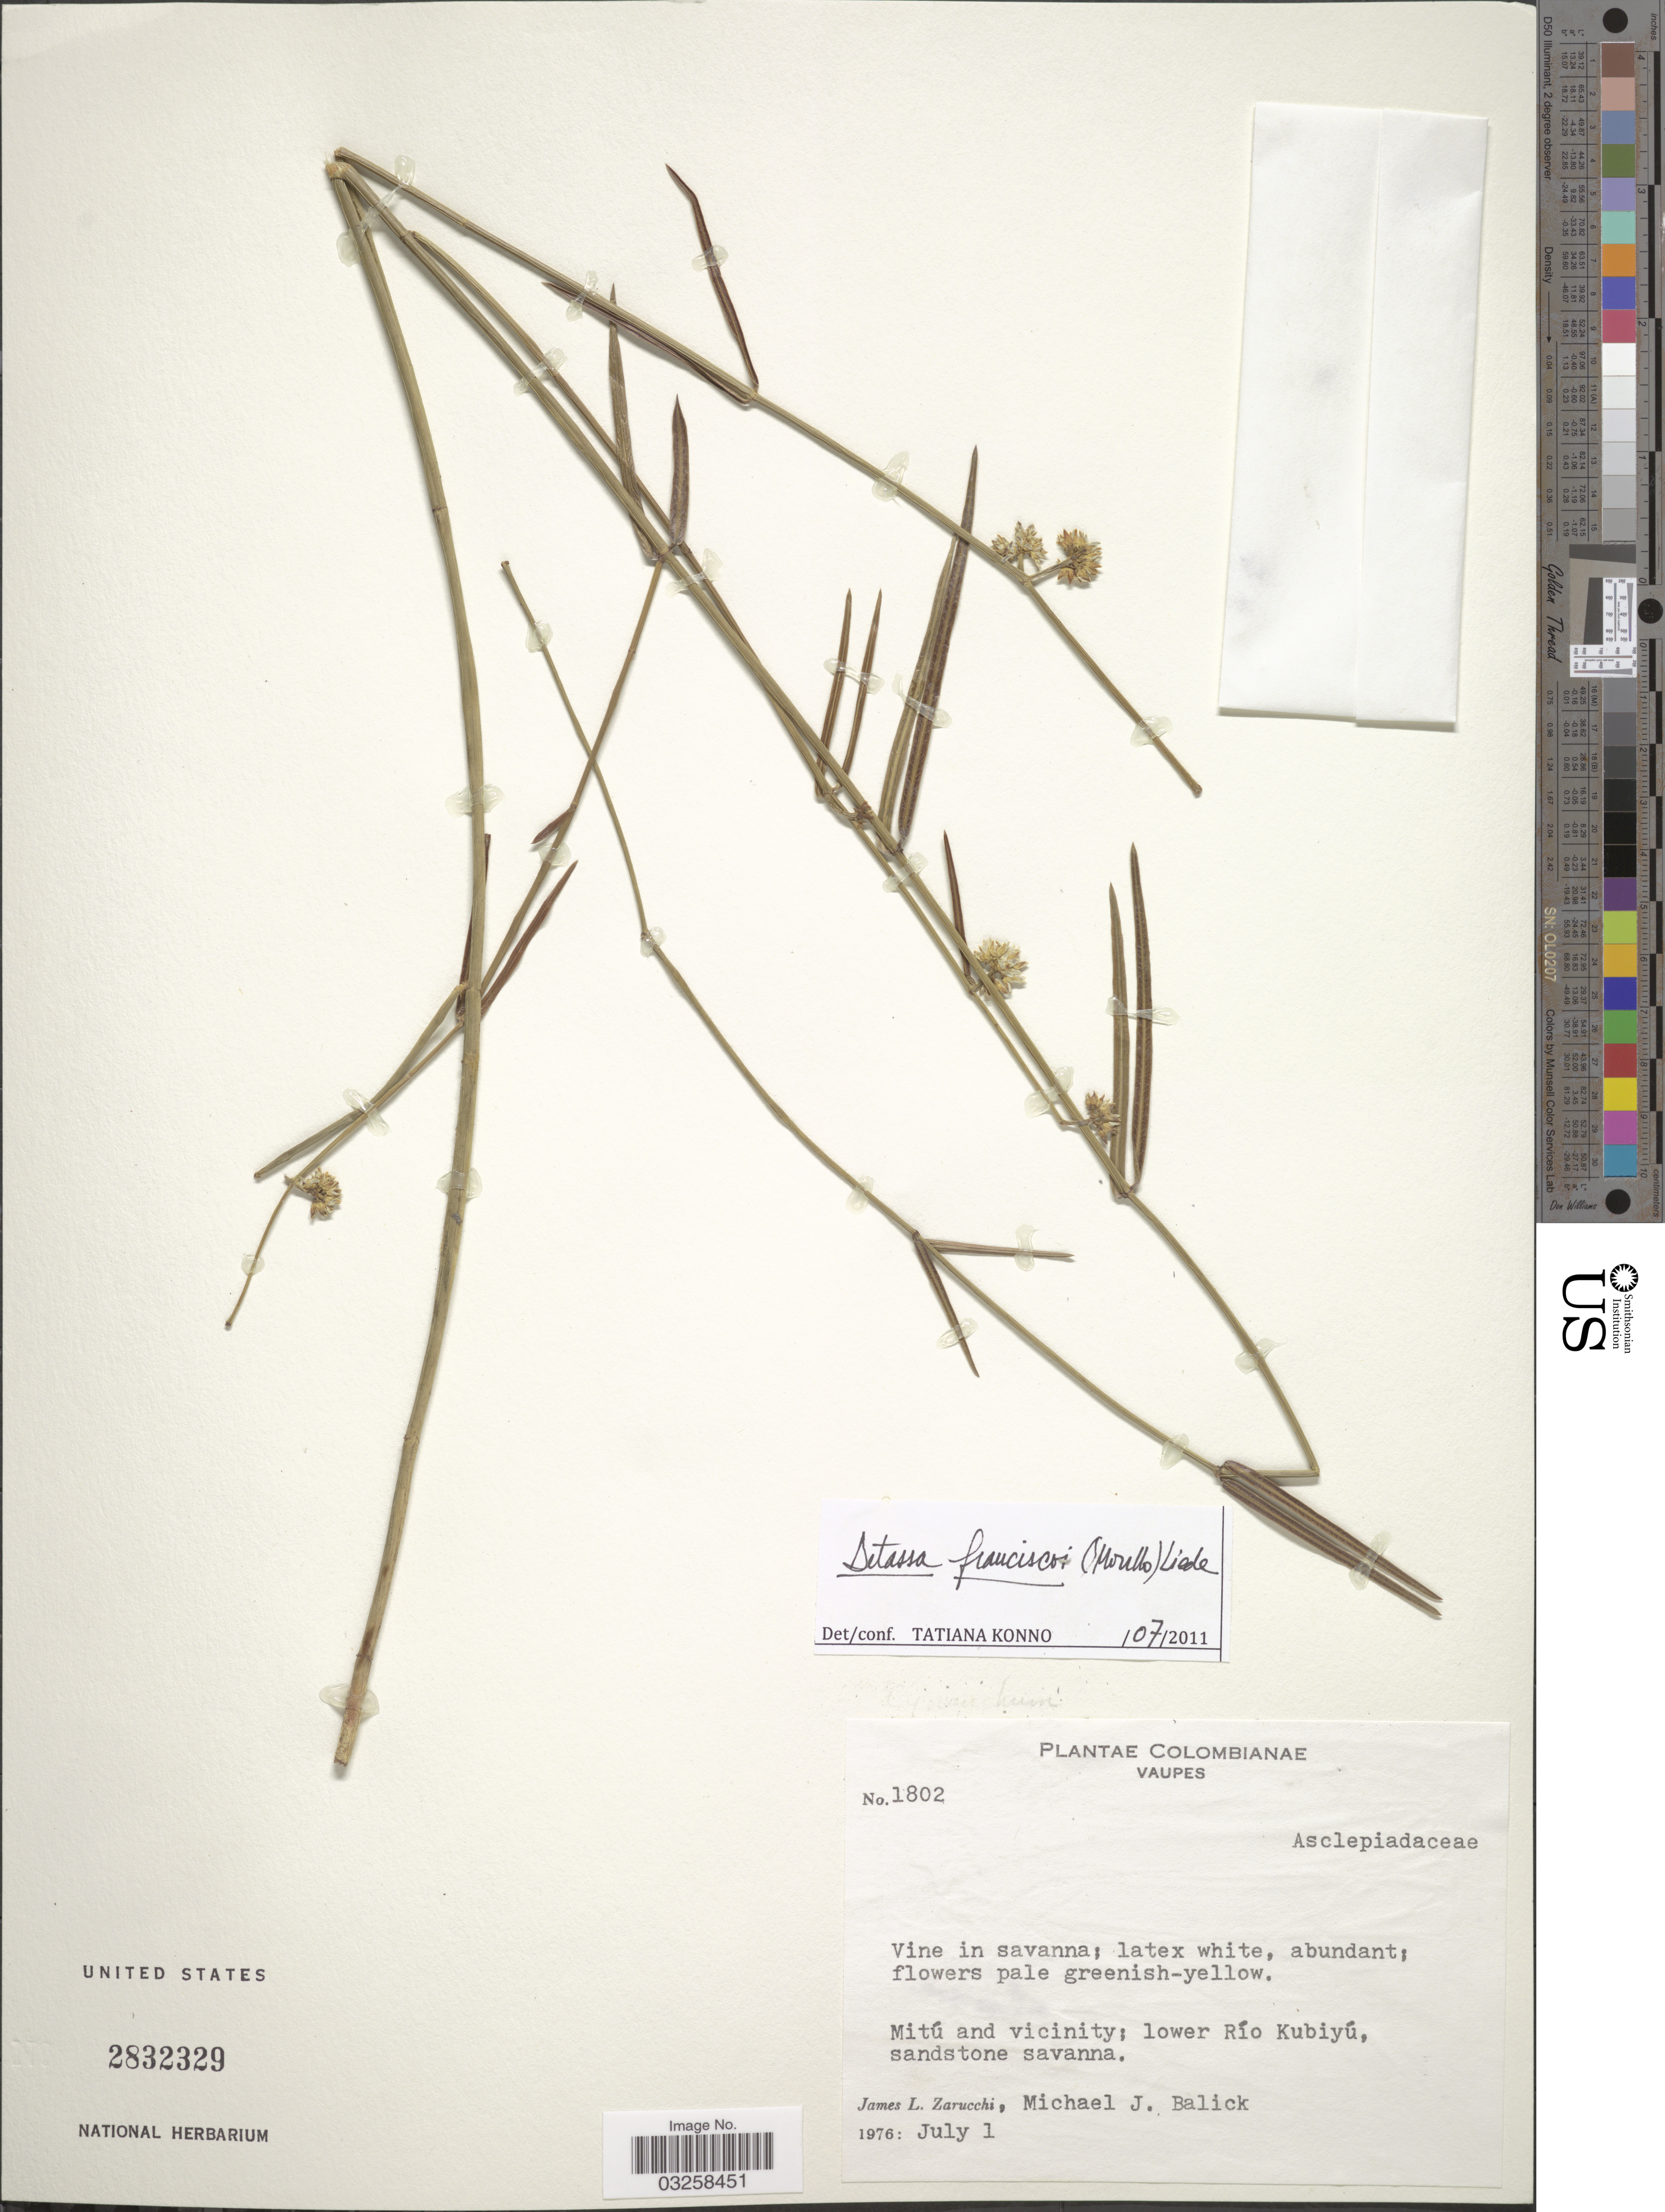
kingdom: Plantae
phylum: Tracheophyta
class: Magnoliopsida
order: Gentianales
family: Apocynaceae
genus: Ditassa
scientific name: Ditassa franciscoi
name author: (Morillo) Liede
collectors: J. L. Zarucchi & M. J. Balick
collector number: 1802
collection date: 1976-07-01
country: Colombia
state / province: Vaupés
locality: Mitú and vicinity; lower Río Kubiyú, sandstone savanna.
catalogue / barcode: US 2832329